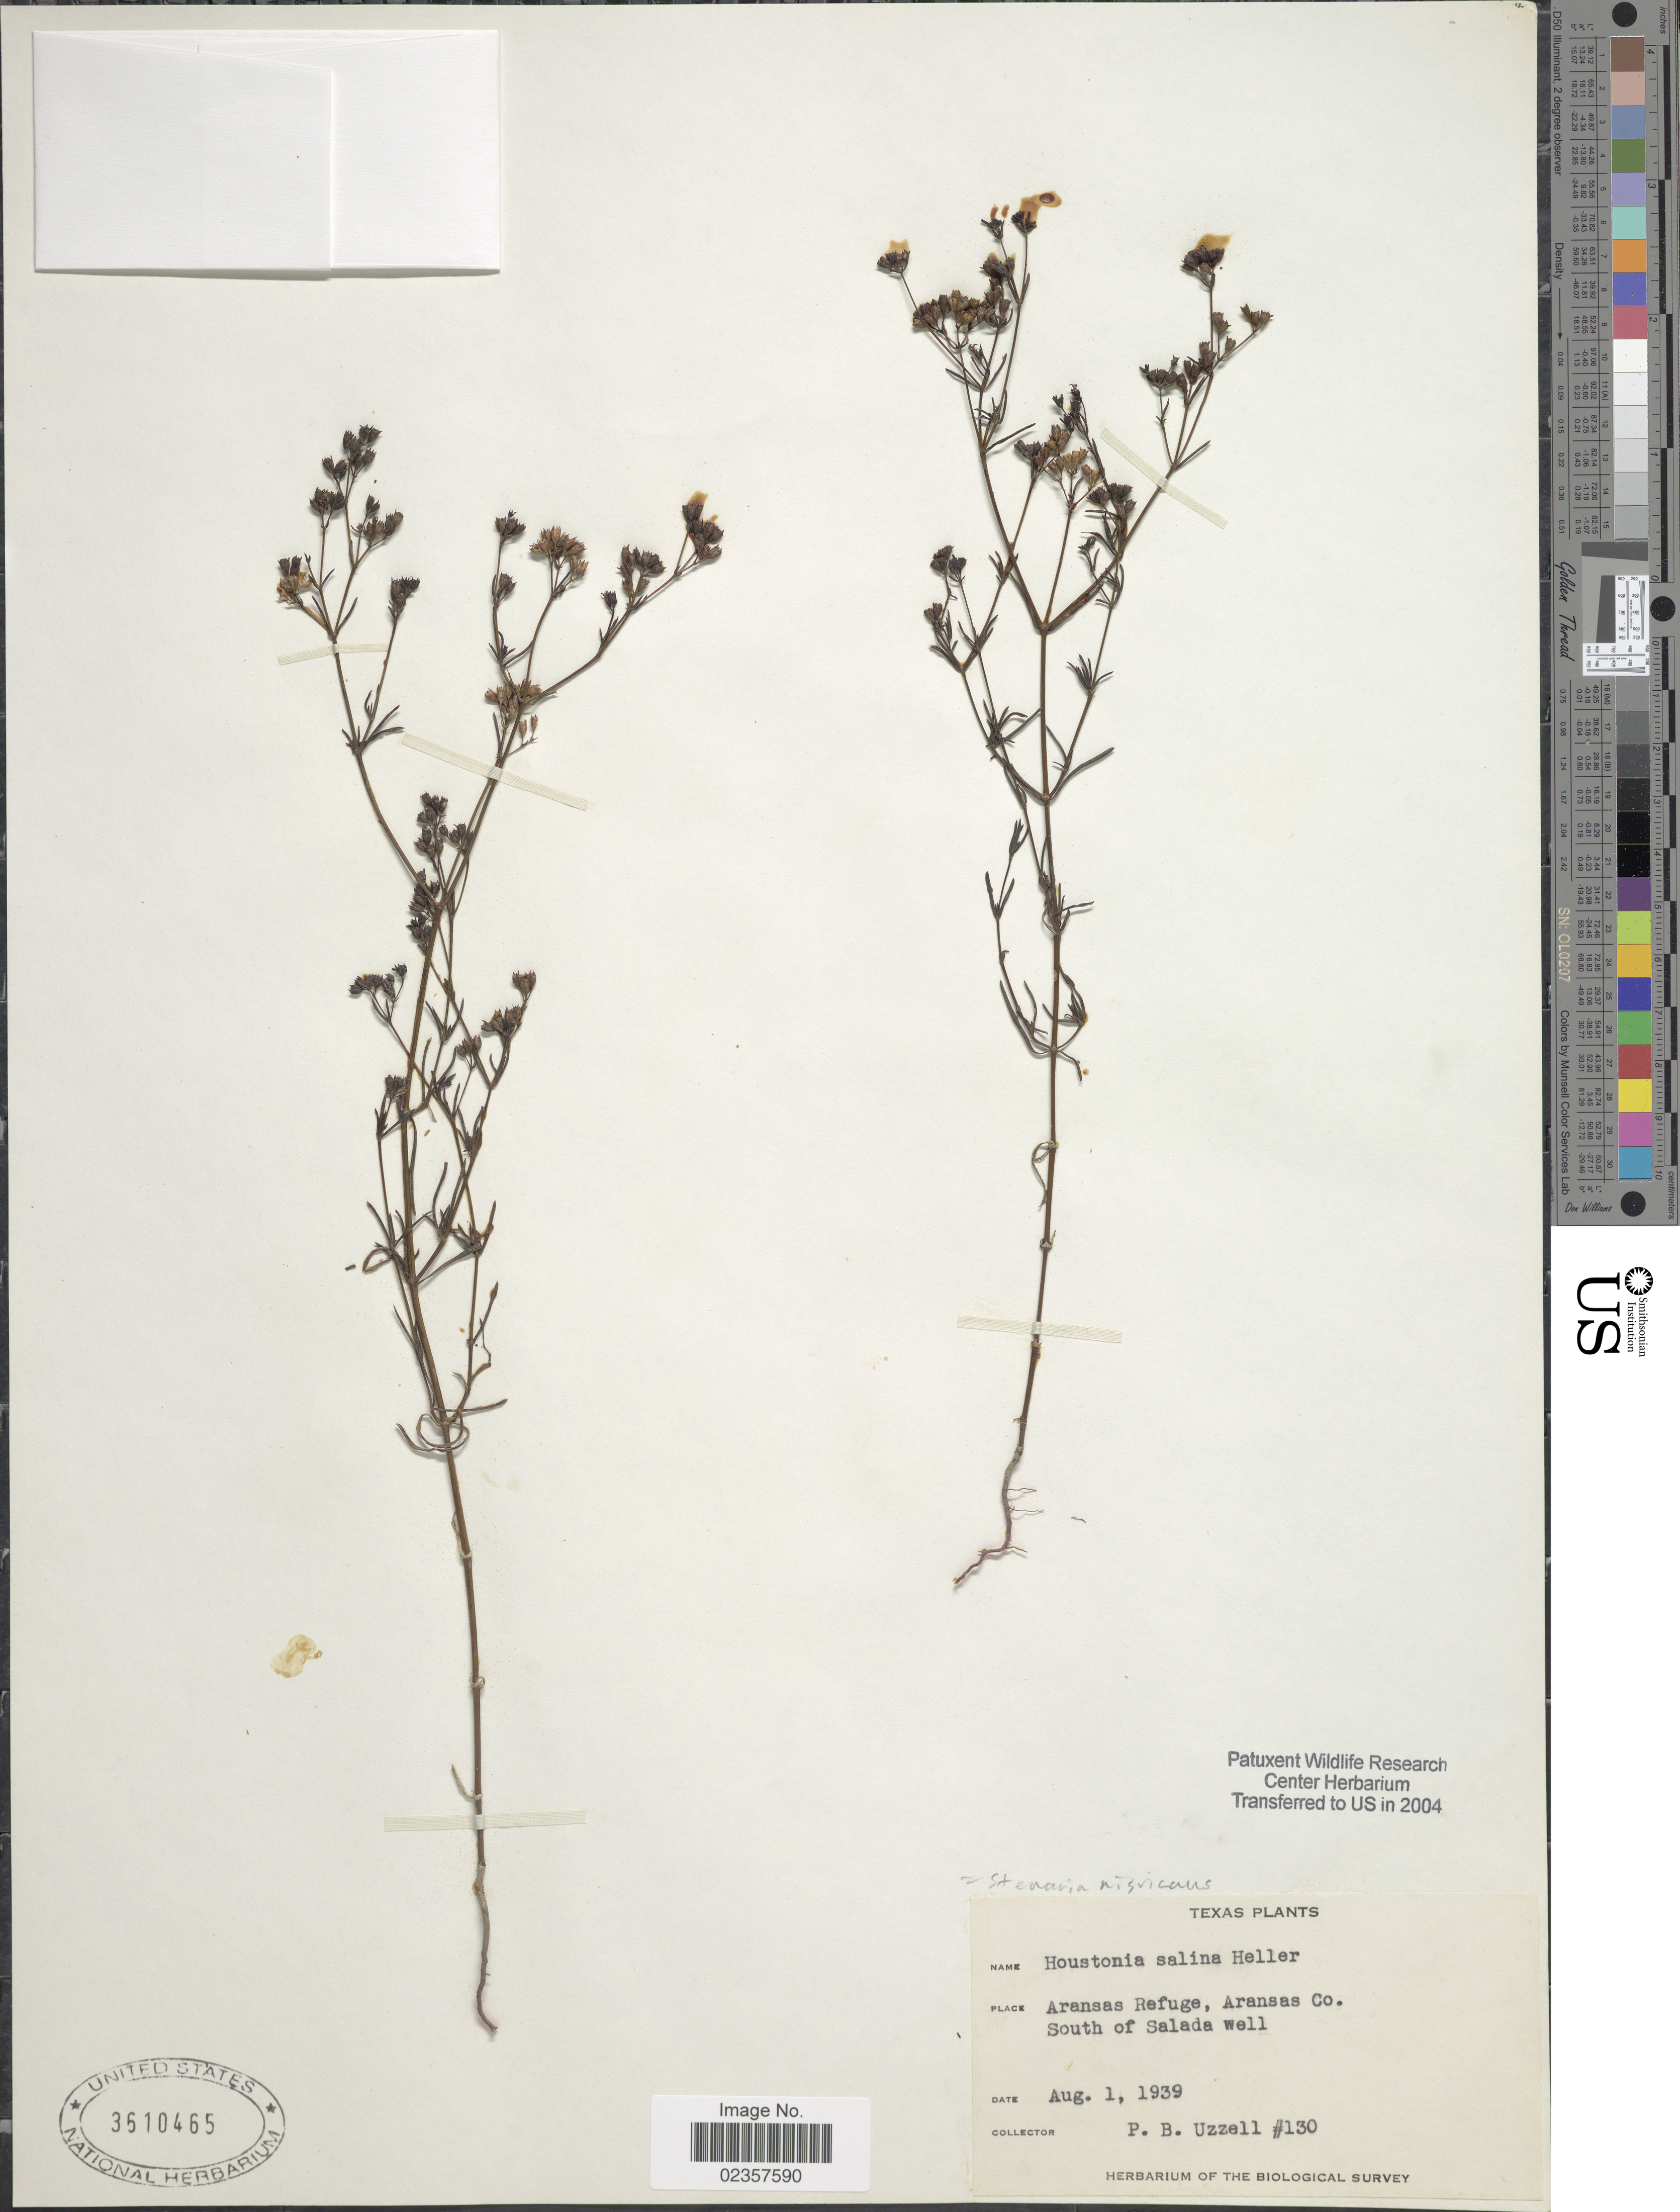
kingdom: Plantae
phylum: Tracheophyta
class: Magnoliopsida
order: Gentianales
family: Rubiaceae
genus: Houstonia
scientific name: Houstonia nigricans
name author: (Lam.) Fernald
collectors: P. Uzzell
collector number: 130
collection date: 1939-08-01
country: United States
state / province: Texas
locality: Aransas Refuge, Aransas Co. South of Salada Well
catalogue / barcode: US 3610465